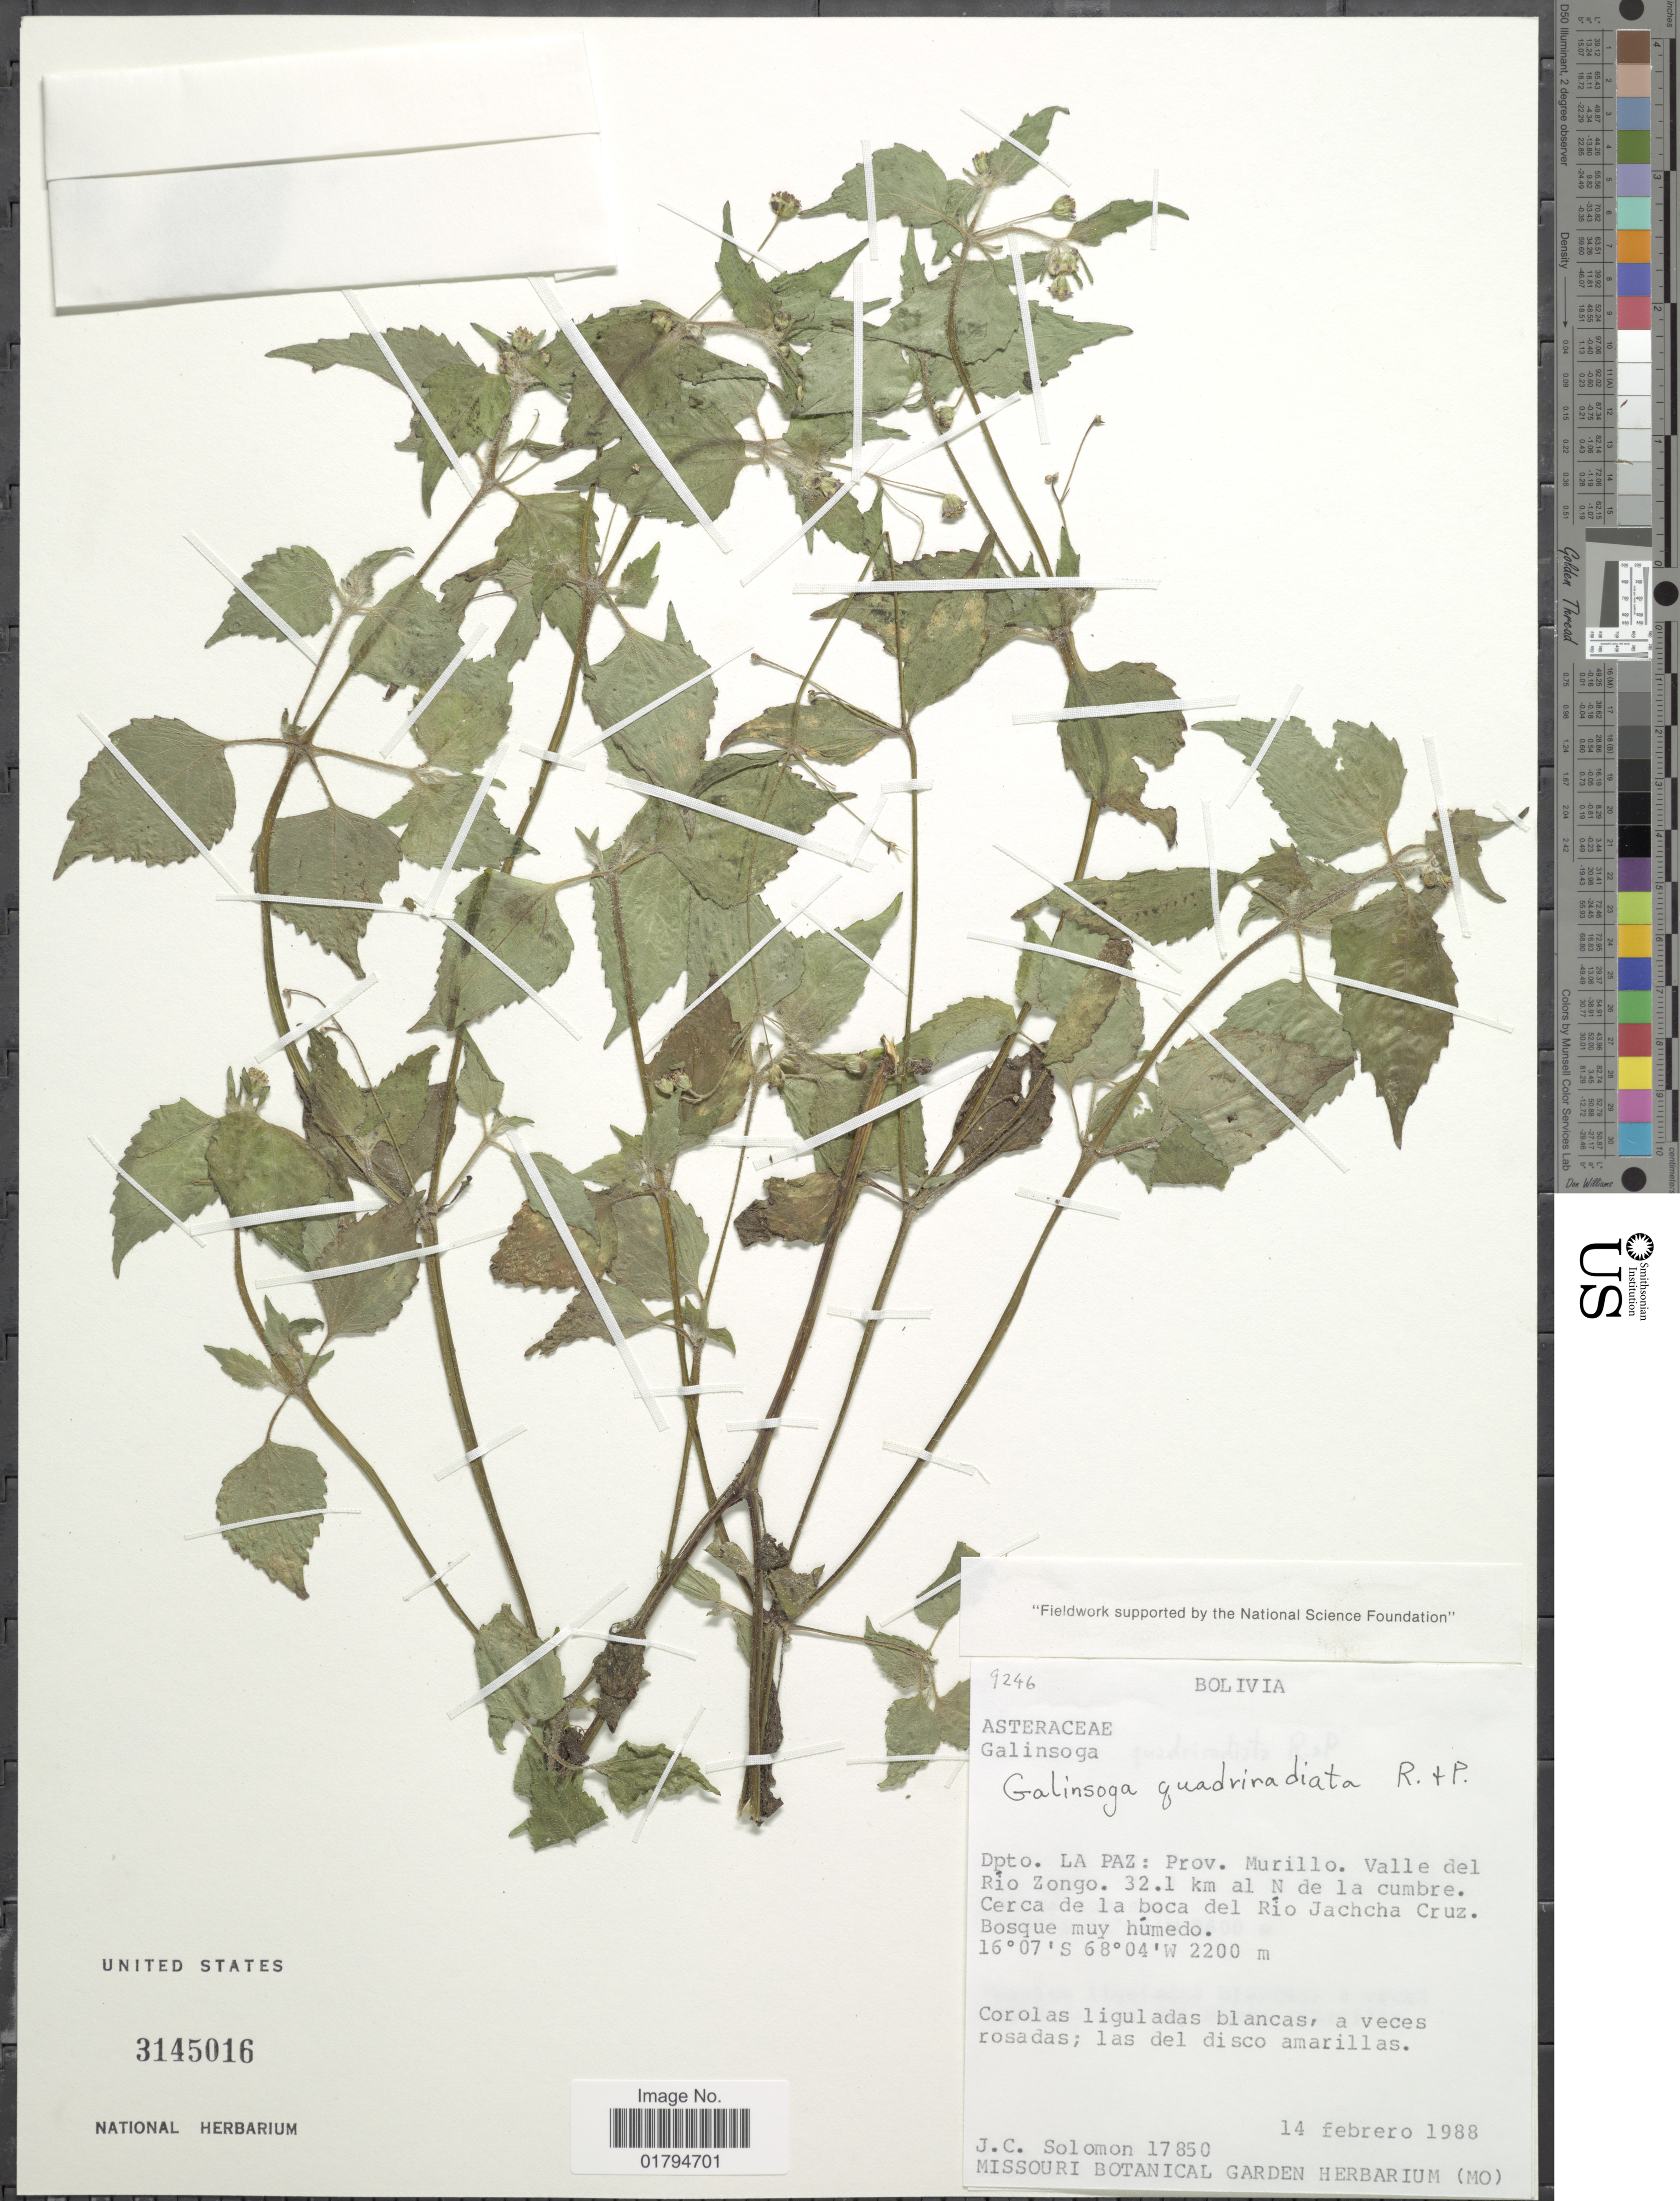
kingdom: Plantae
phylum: Tracheophyta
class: Magnoliopsida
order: Asterales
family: Asteraceae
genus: Galinsoga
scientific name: Galinsoga quadriradiata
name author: Ruiz & Pav.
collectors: J. C. Solomon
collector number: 17850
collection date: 1988-02-14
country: Bolivia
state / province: La Paz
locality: Prov. Murillo. Valle del Rio Zongo. 32.1 km al N de la Cumbre. Cerca de la boca del Rio Jachch Cruz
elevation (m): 2200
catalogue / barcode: US 3145016